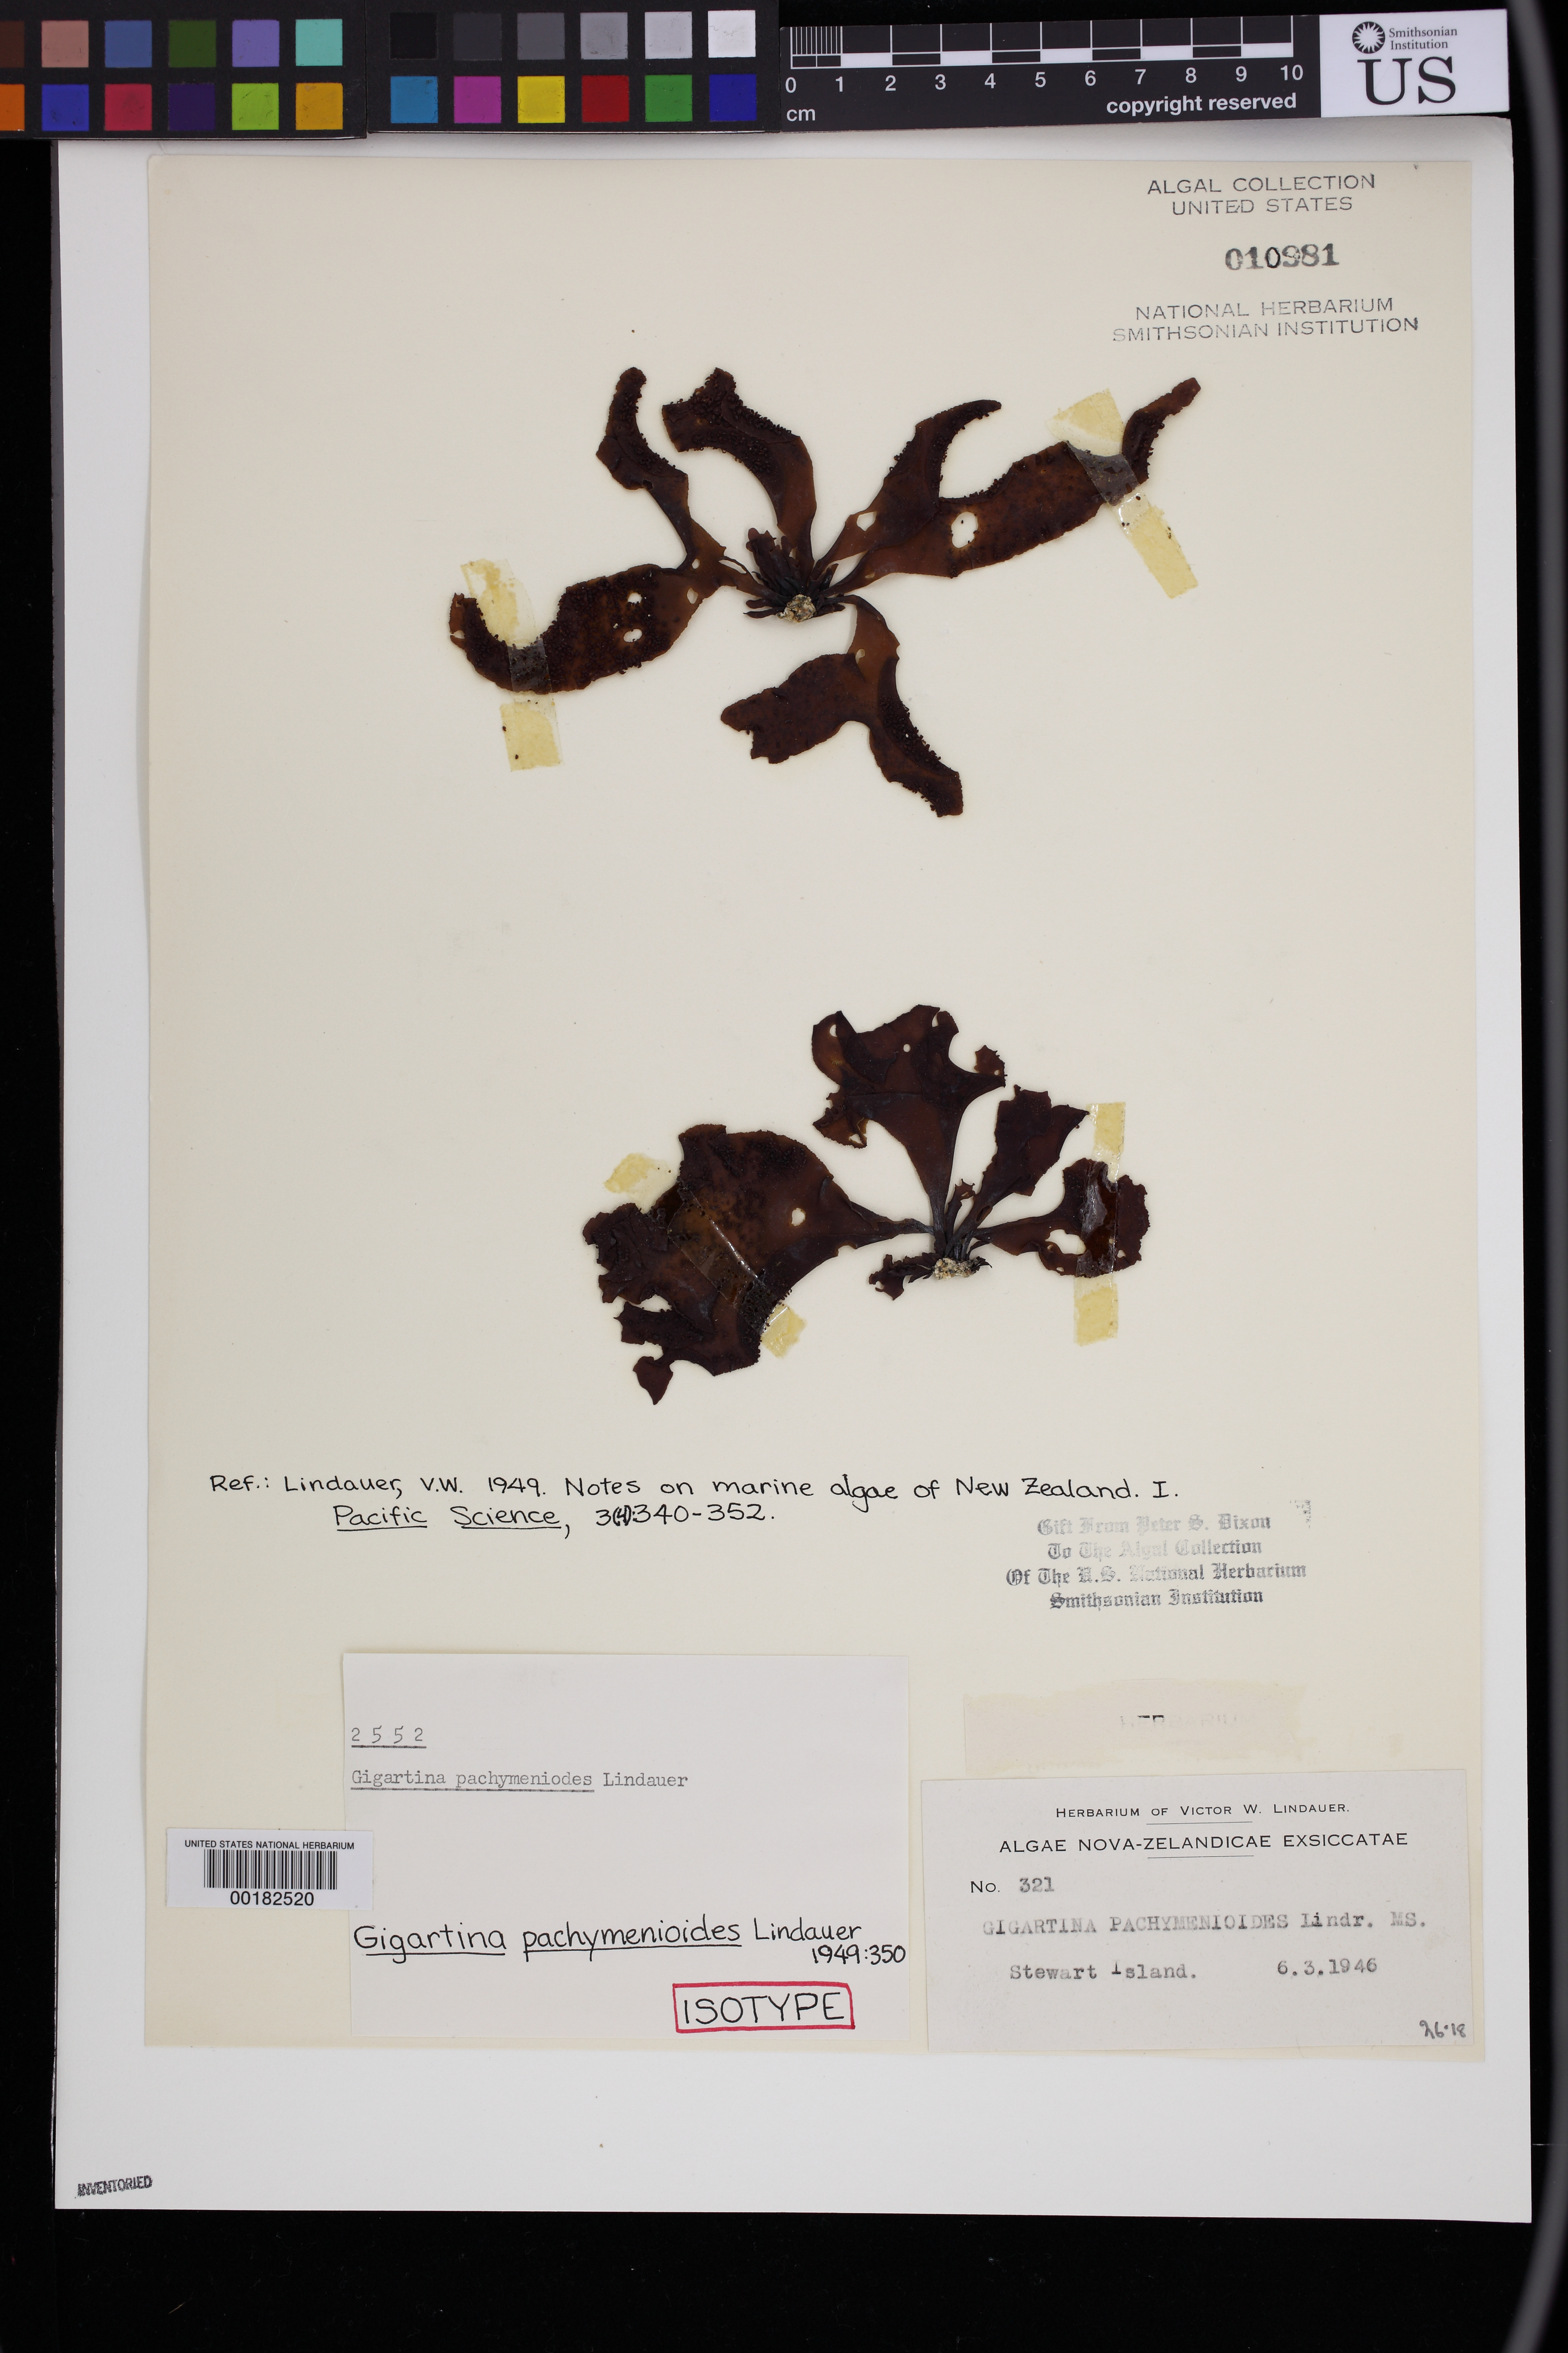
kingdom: Plantae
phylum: Rhodophyta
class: Florideophyceae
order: Gigartinales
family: Gigartinaceae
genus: Gigartina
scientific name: Gigartina pachymenioides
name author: Lindauer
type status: Isotype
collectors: Lindauer, V. W. (herbarium)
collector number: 321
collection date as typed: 06 Mar 1946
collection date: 1946-03-06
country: New Zealand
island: Stewart Island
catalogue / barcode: US 10981